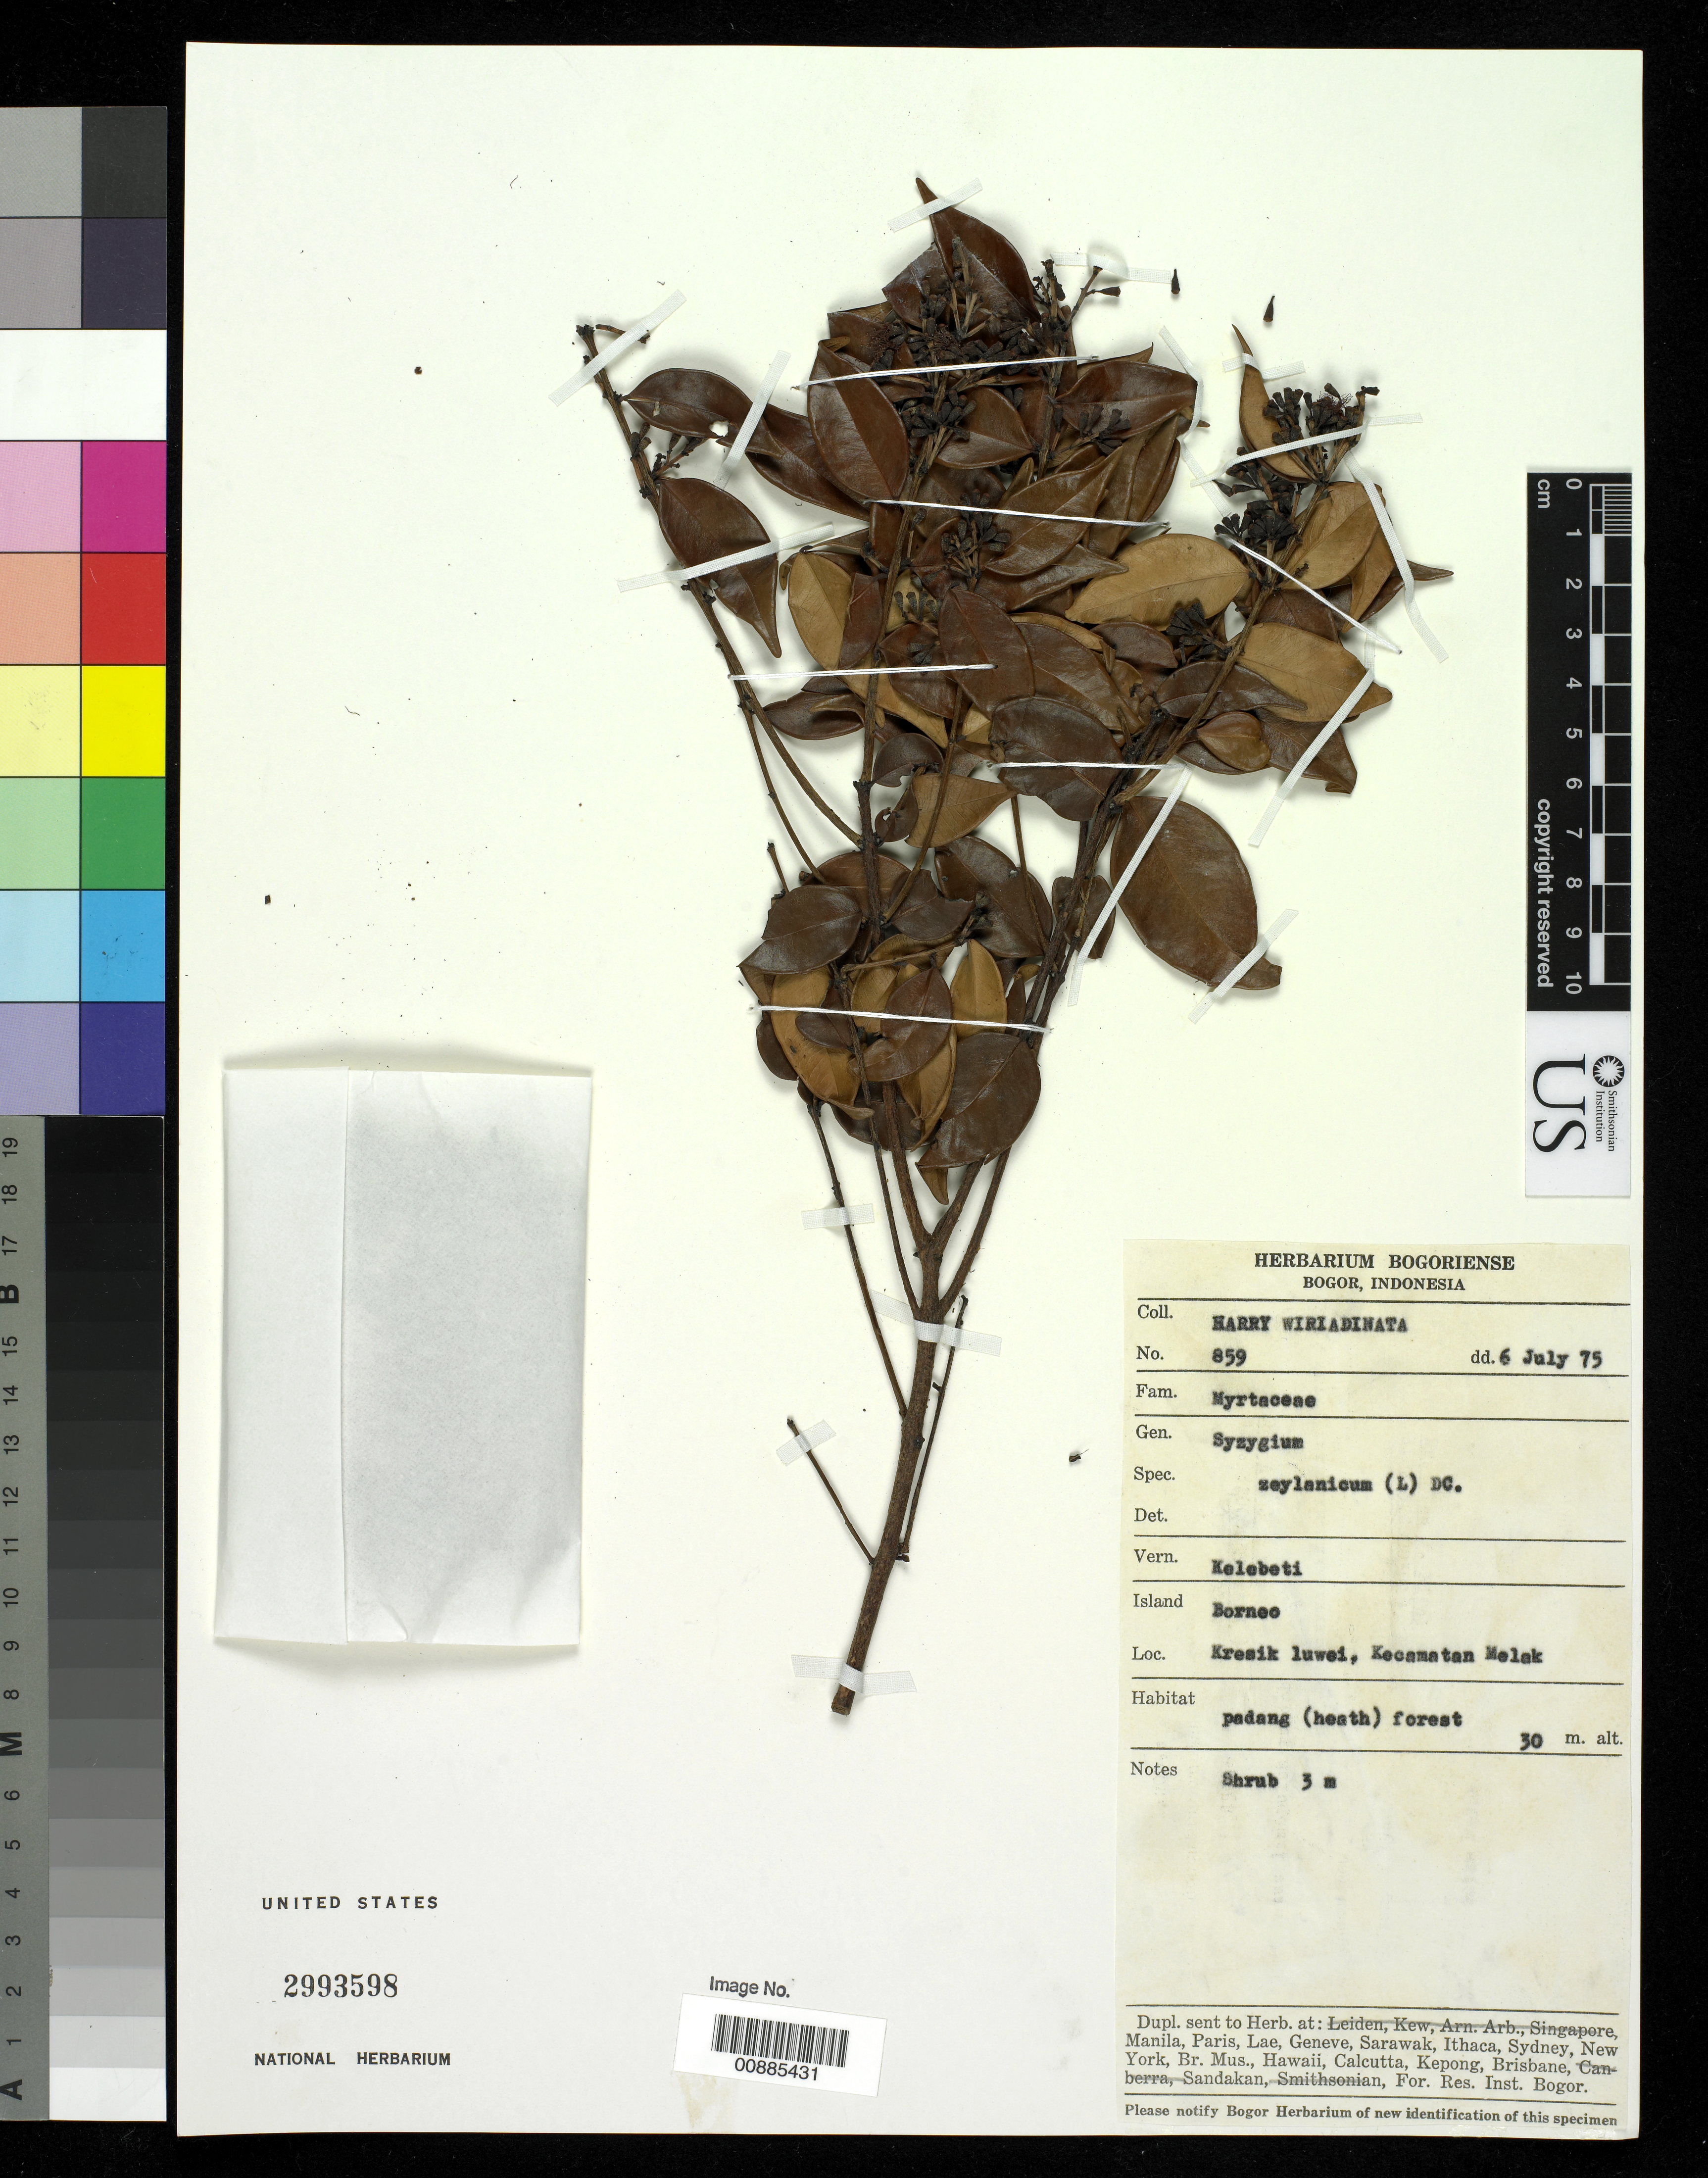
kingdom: Plantae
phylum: Tracheophyta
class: Magnoliopsida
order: Myrtales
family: Myrtaceae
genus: Syzygium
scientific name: Syzygium zeylanicum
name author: (L.) DC.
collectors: H. Wiriadinata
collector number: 859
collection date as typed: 06 Jul 1975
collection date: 1975-07-06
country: Indonesia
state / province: Kalimantan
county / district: Kalimantan Barat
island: Borneo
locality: Kresik luwei, Kecamatan Melak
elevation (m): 30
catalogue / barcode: US 2993598